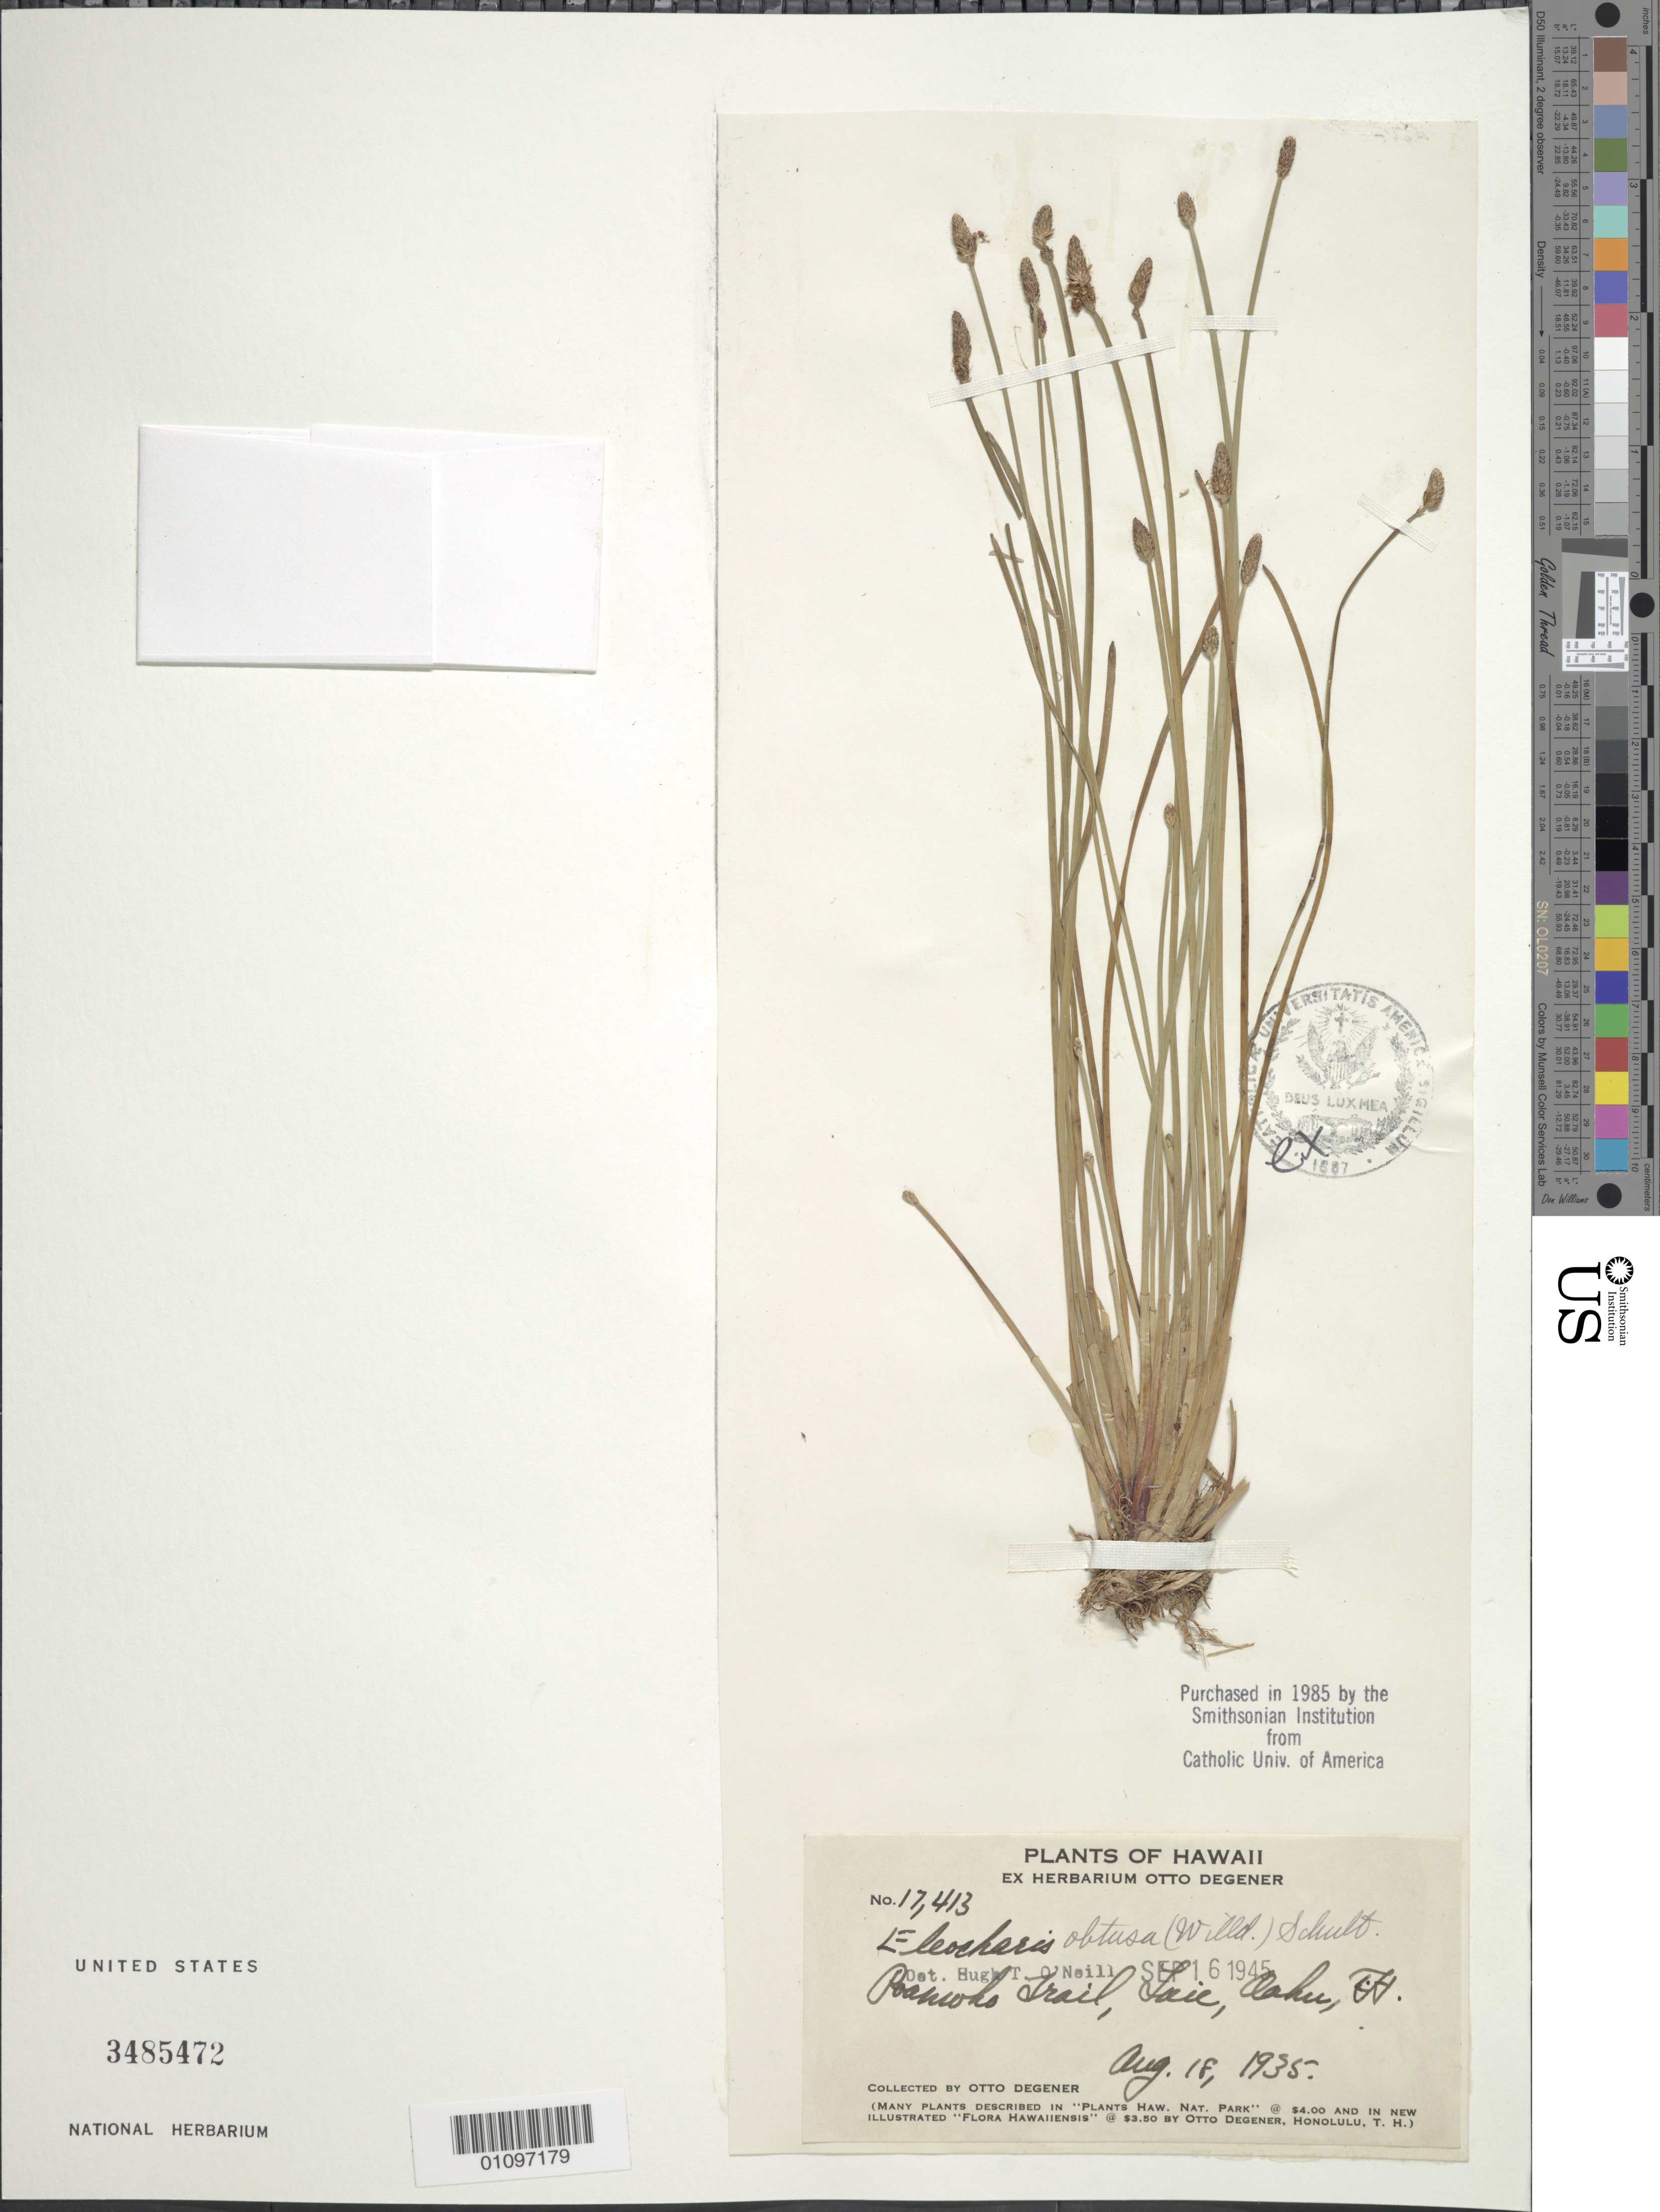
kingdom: Plantae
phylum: Tracheophyta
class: Liliopsida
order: Poales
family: Cyperaceae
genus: Eleocharis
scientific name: Eleocharis obtusa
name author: (Willd.) Schult.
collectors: O. Degener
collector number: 17413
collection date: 1935-08-18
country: United States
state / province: Hawaii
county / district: Honolulu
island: Oahu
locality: Poamoho Trail, La'ie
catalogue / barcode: US 3485472